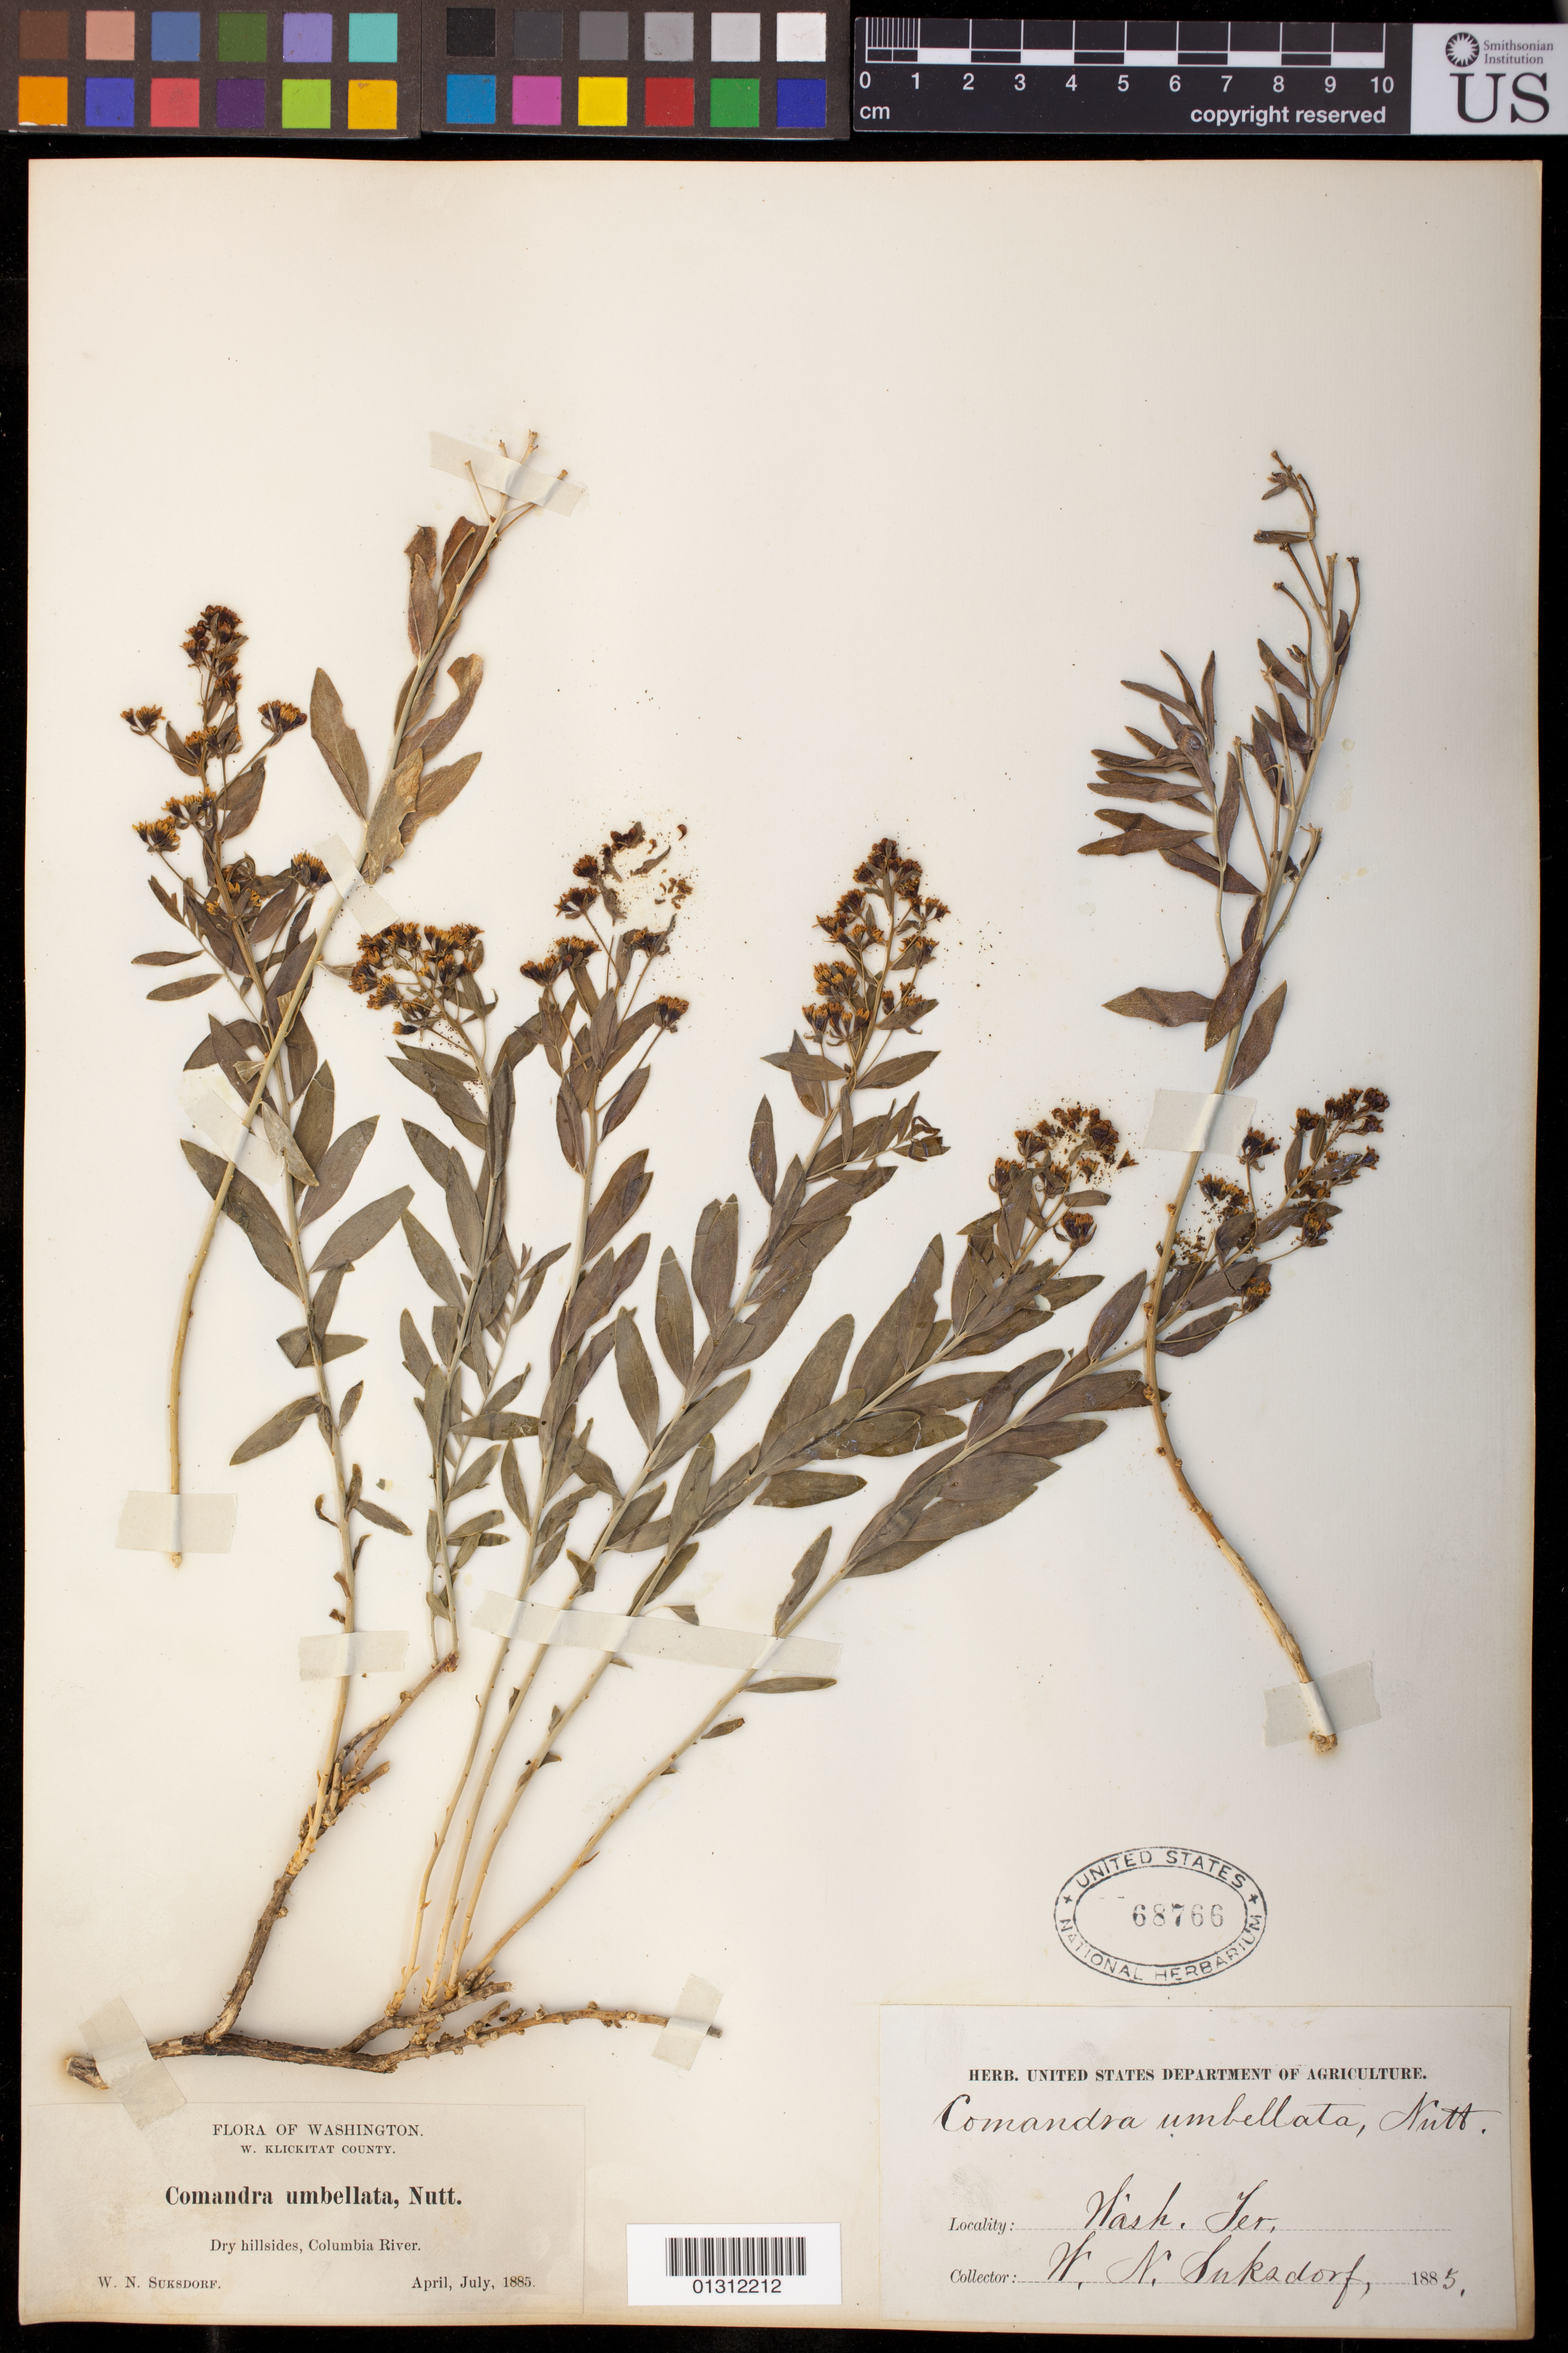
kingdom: Plantae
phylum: Tracheophyta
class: Magnoliopsida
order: Santalales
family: Comandraceae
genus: Comandra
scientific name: Comandra umbellata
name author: (L.) Nutt.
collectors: W. N. Suksdorf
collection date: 1885-04,1885-07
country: United States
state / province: Washington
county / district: Klickitat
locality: Columbia River, West Klickitat County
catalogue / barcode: US 68766